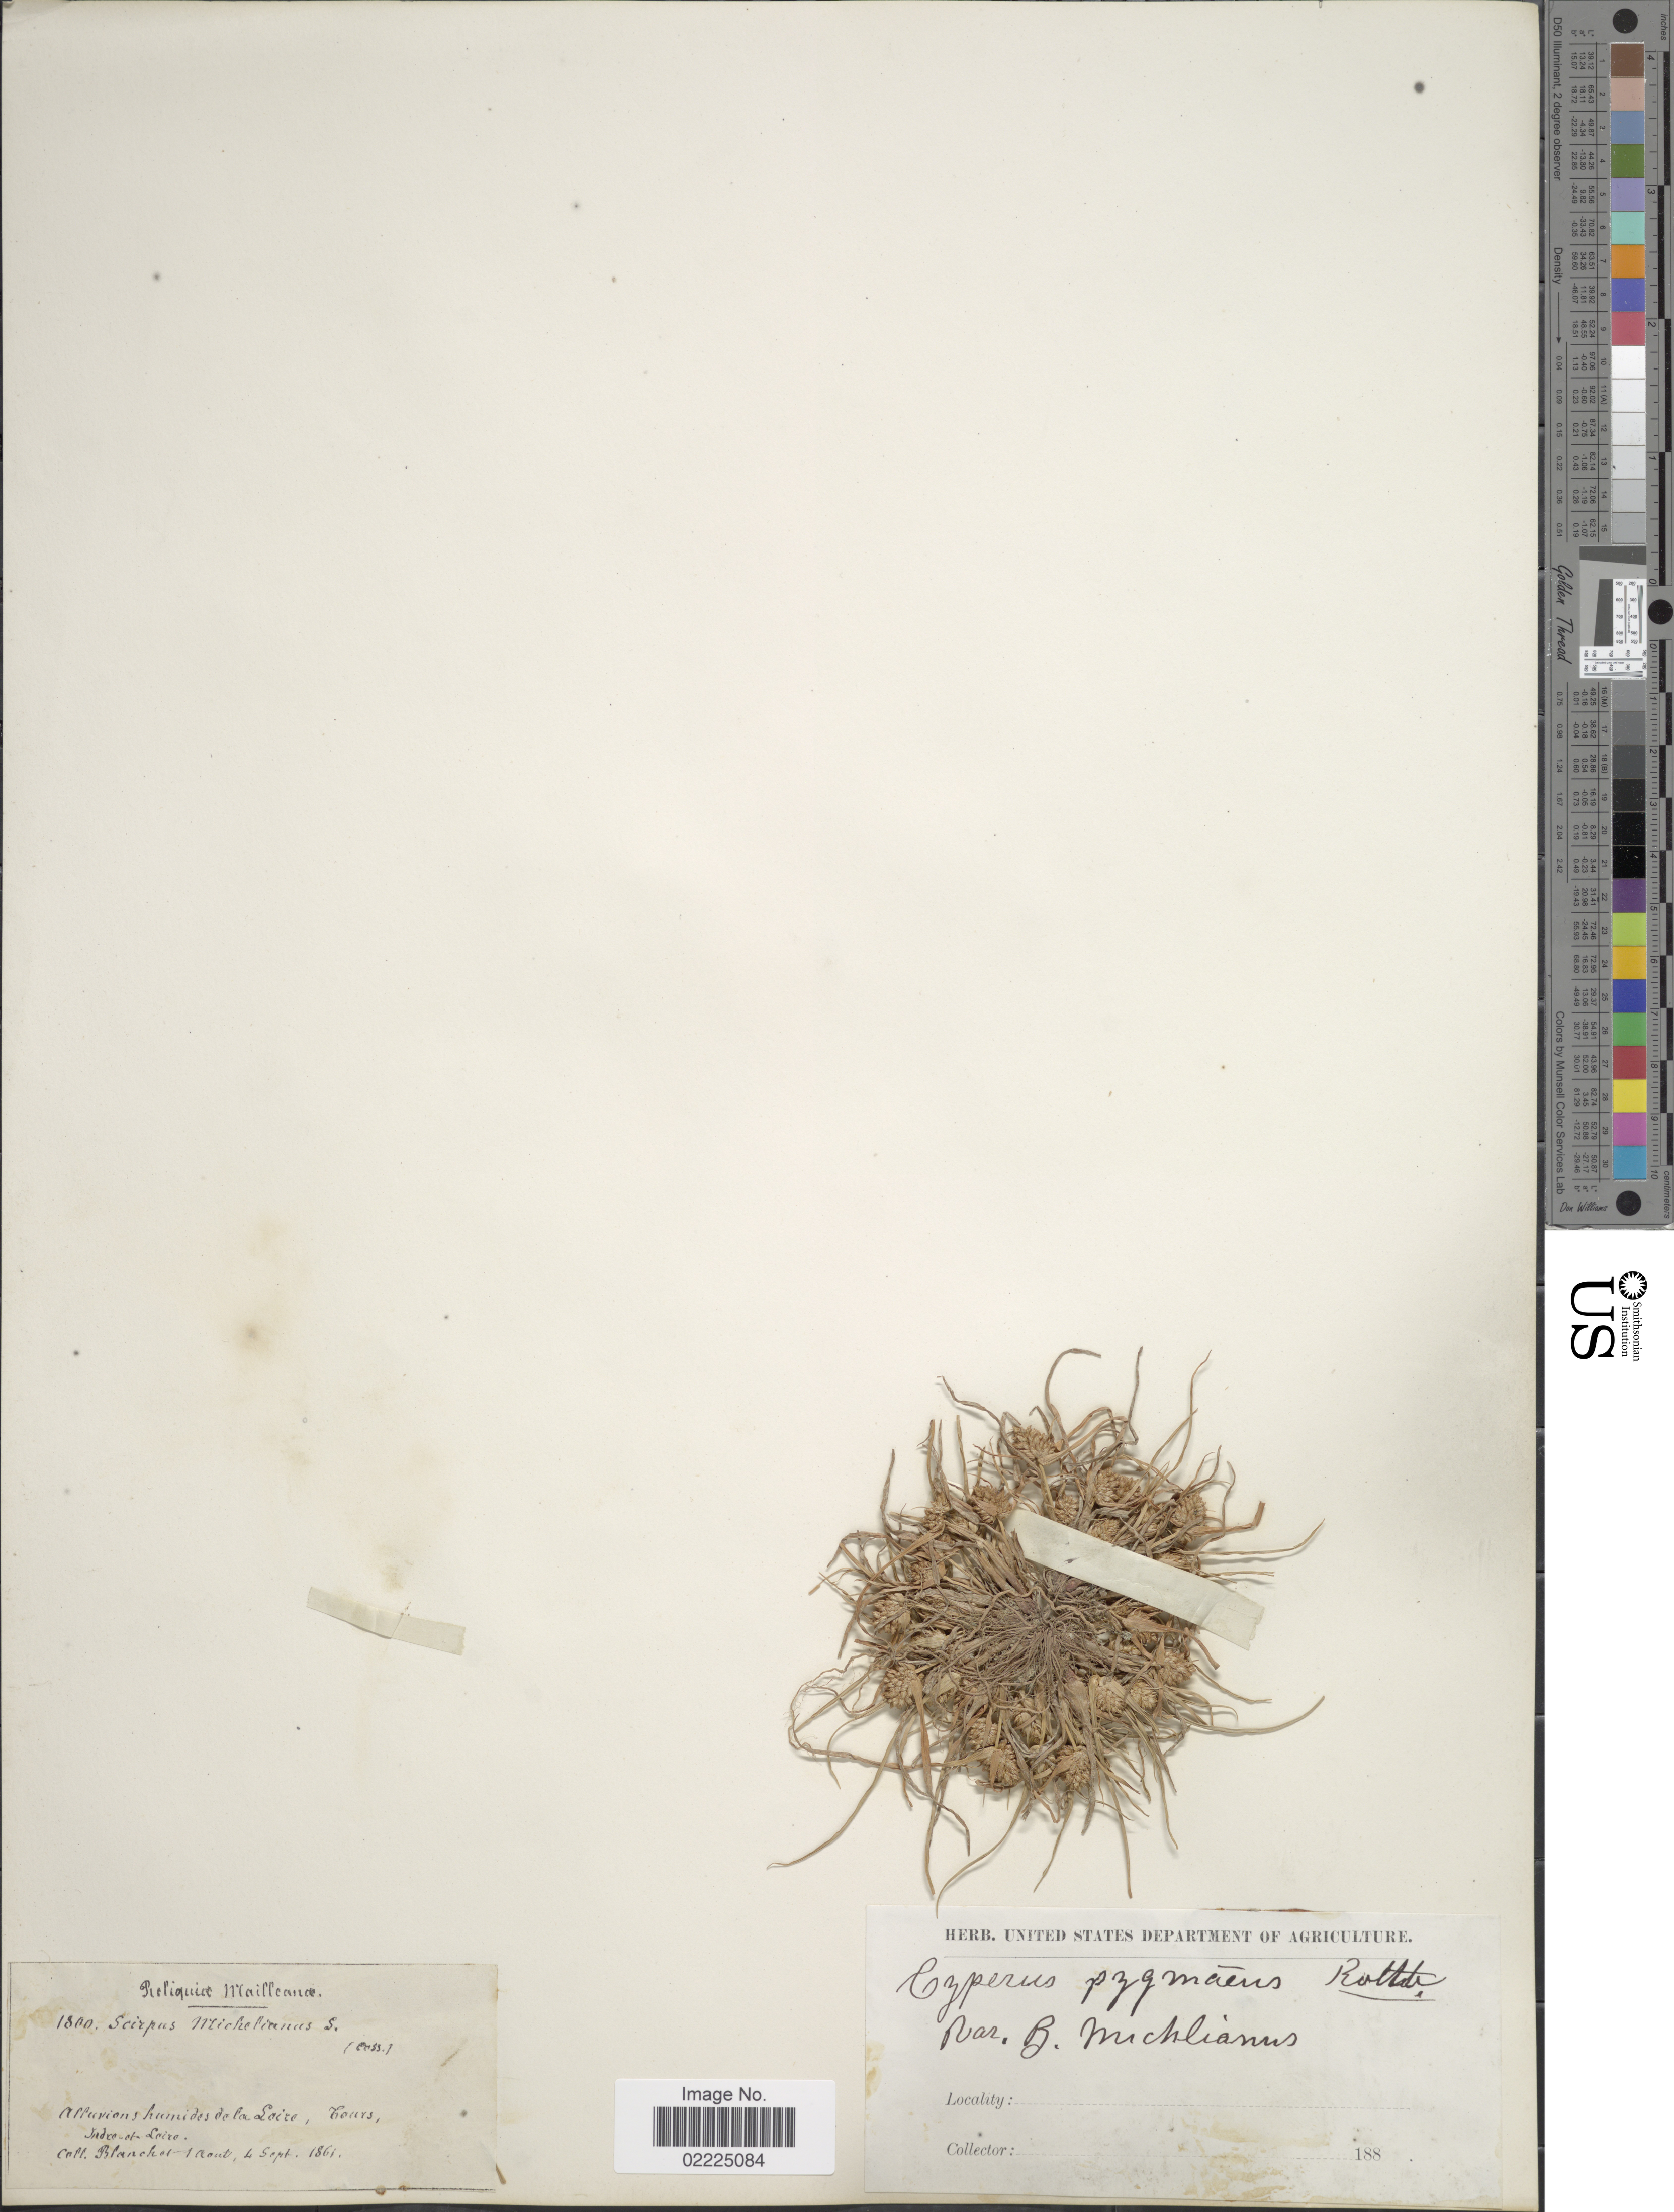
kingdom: Plantae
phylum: Tracheophyta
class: Liliopsida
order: Poales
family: Cyperaceae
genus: Cyperus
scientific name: Cyperus michelianus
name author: (L.) Delile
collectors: -. Blanchet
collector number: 1800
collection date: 1861-08-01/1861-09-04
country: France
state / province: Centre-Val de Loire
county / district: Indre-et-Loire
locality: Alluviens humides de la Loire, Cours, Indre-et-Loire